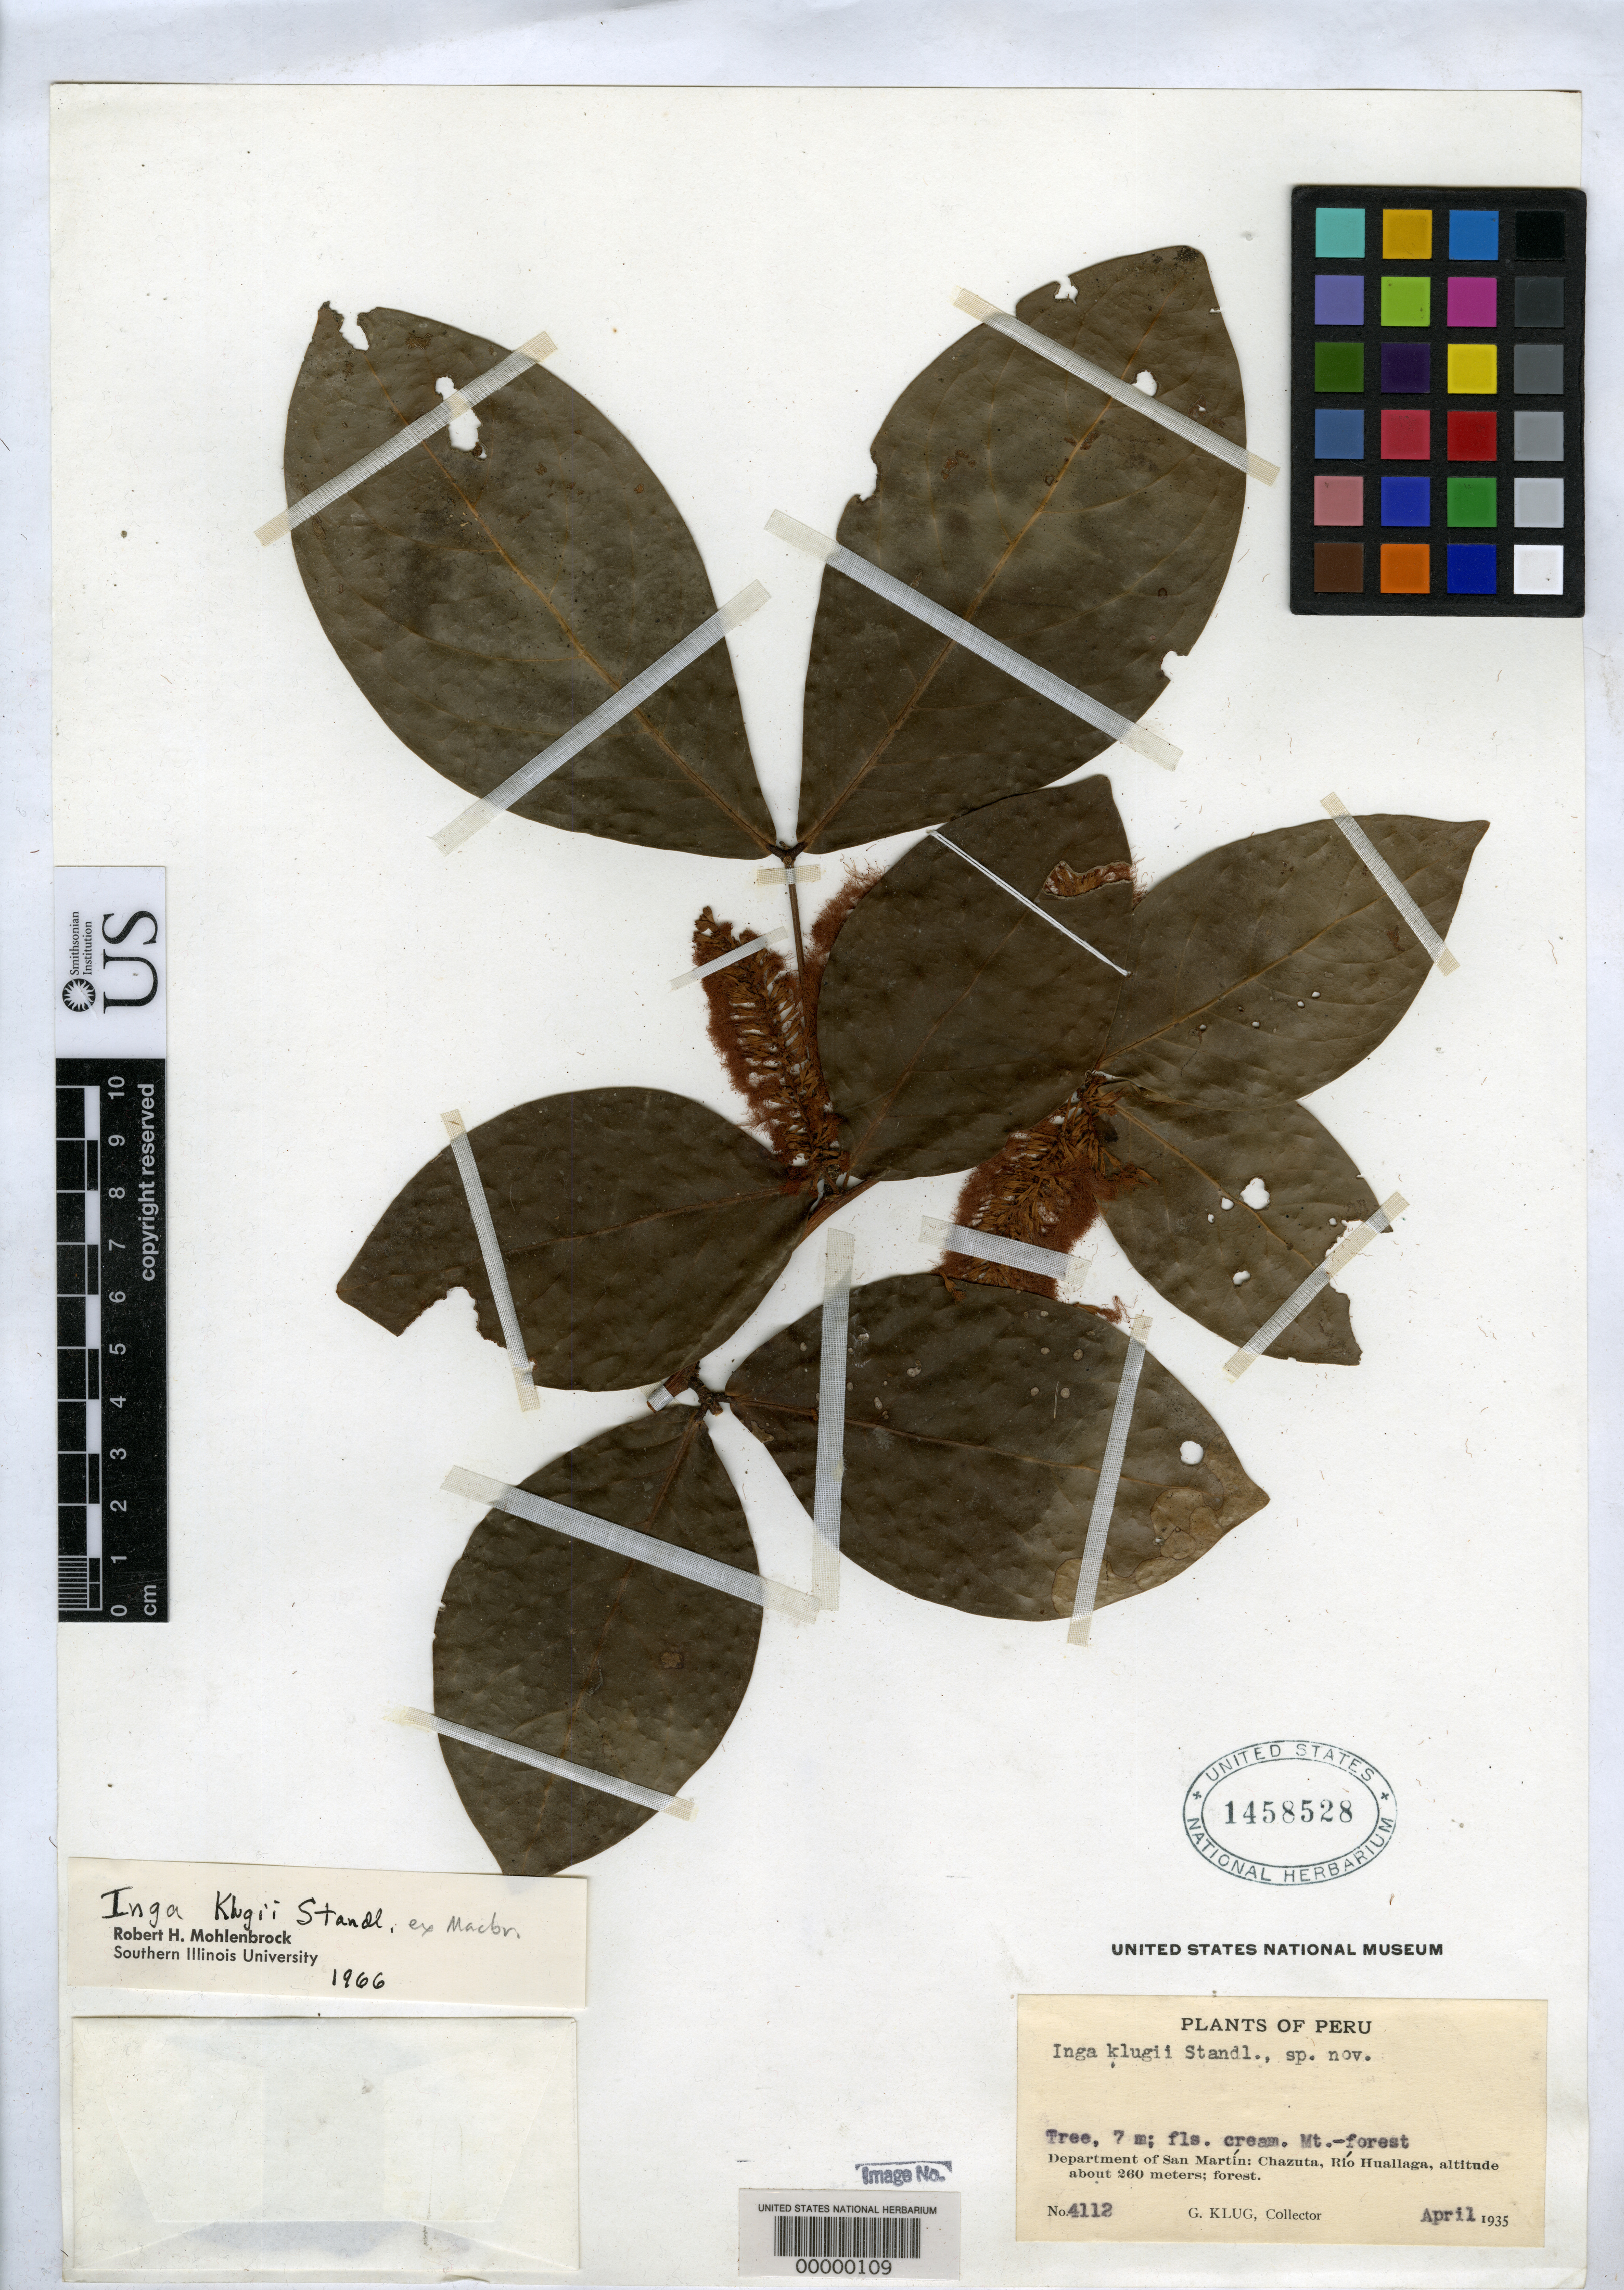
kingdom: Plantae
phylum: Tracheophyta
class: Magnoliopsida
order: Fabales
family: Fabaceae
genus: Inga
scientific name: Inga klugii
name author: Standl. ex J.F. Macbr.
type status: Isotype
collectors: G. Klug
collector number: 4112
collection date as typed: Apr 1935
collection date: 1935-04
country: Peru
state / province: San Martín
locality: Chazuta, Rio Huallaga.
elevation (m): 260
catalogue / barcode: US 1458528